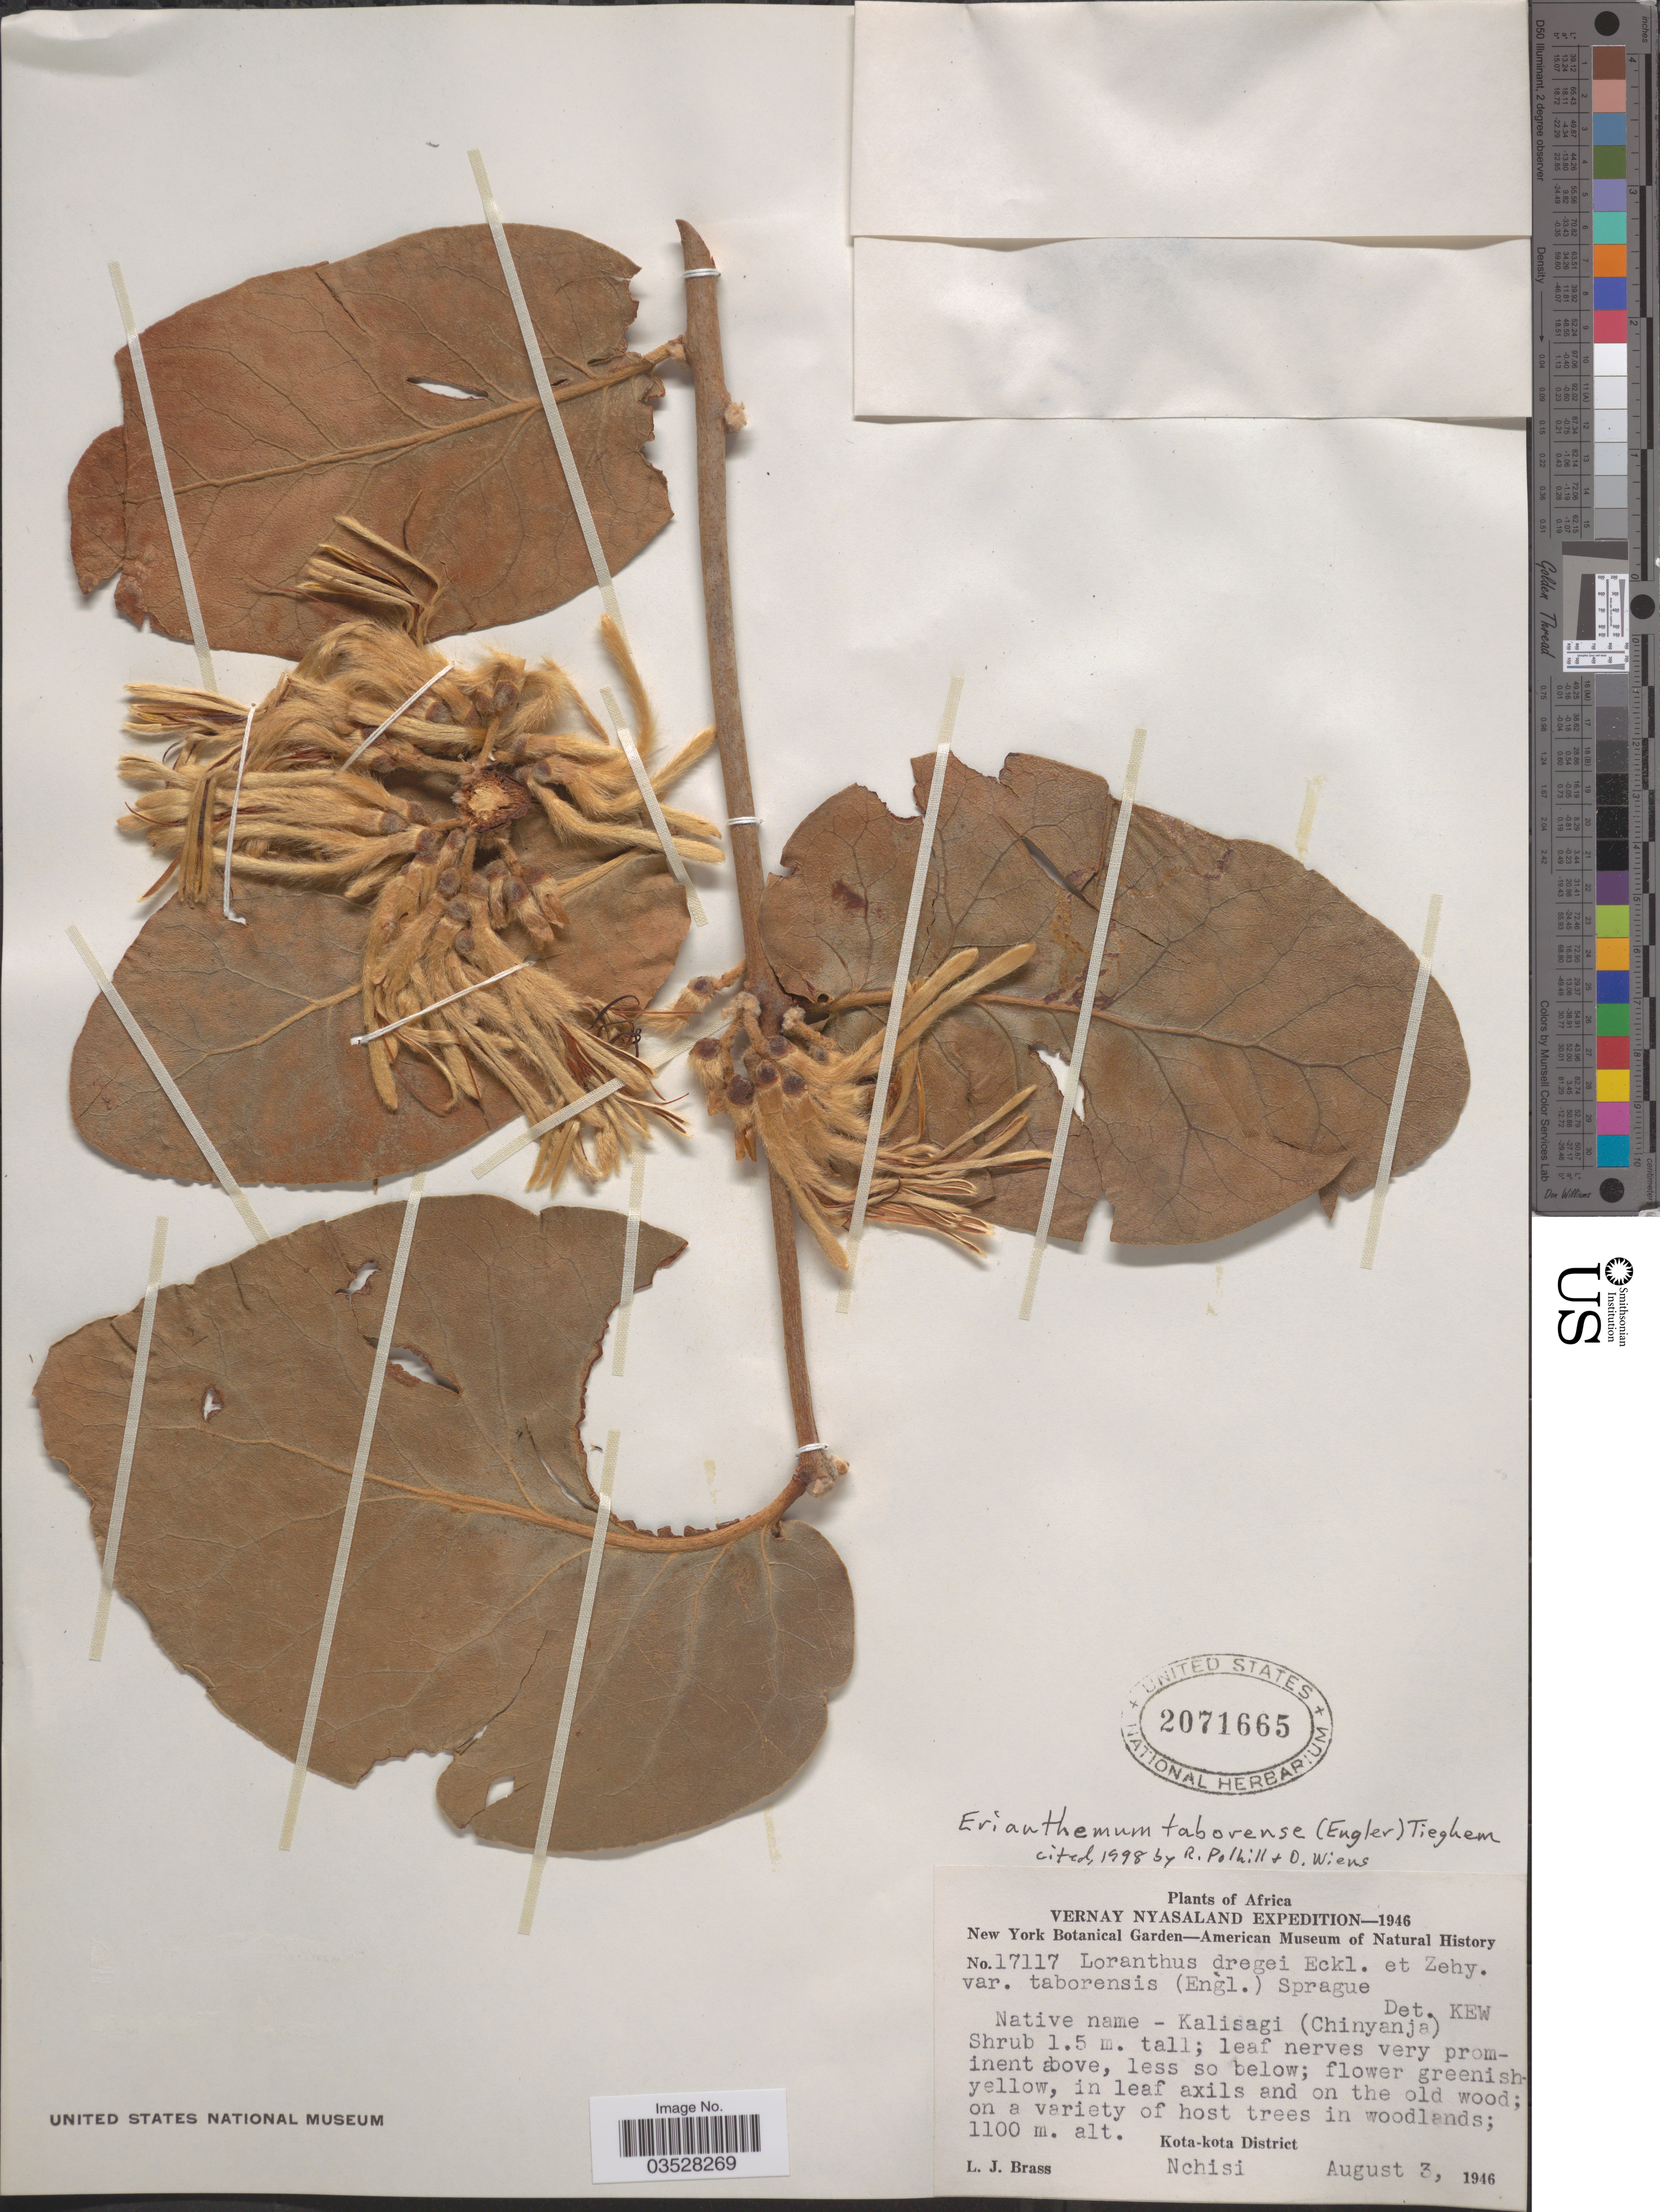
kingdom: Plantae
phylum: Tracheophyta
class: Magnoliopsida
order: Santalales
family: Loranthaceae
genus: Erianthemum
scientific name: Erianthemum taborense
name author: (Engl.) Tiegh.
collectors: L. J. Brass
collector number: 17117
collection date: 1946-08-03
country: Malawi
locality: Vernay Nyasaland. Kota-kota District. Nchisi.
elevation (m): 1100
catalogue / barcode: US 2071665